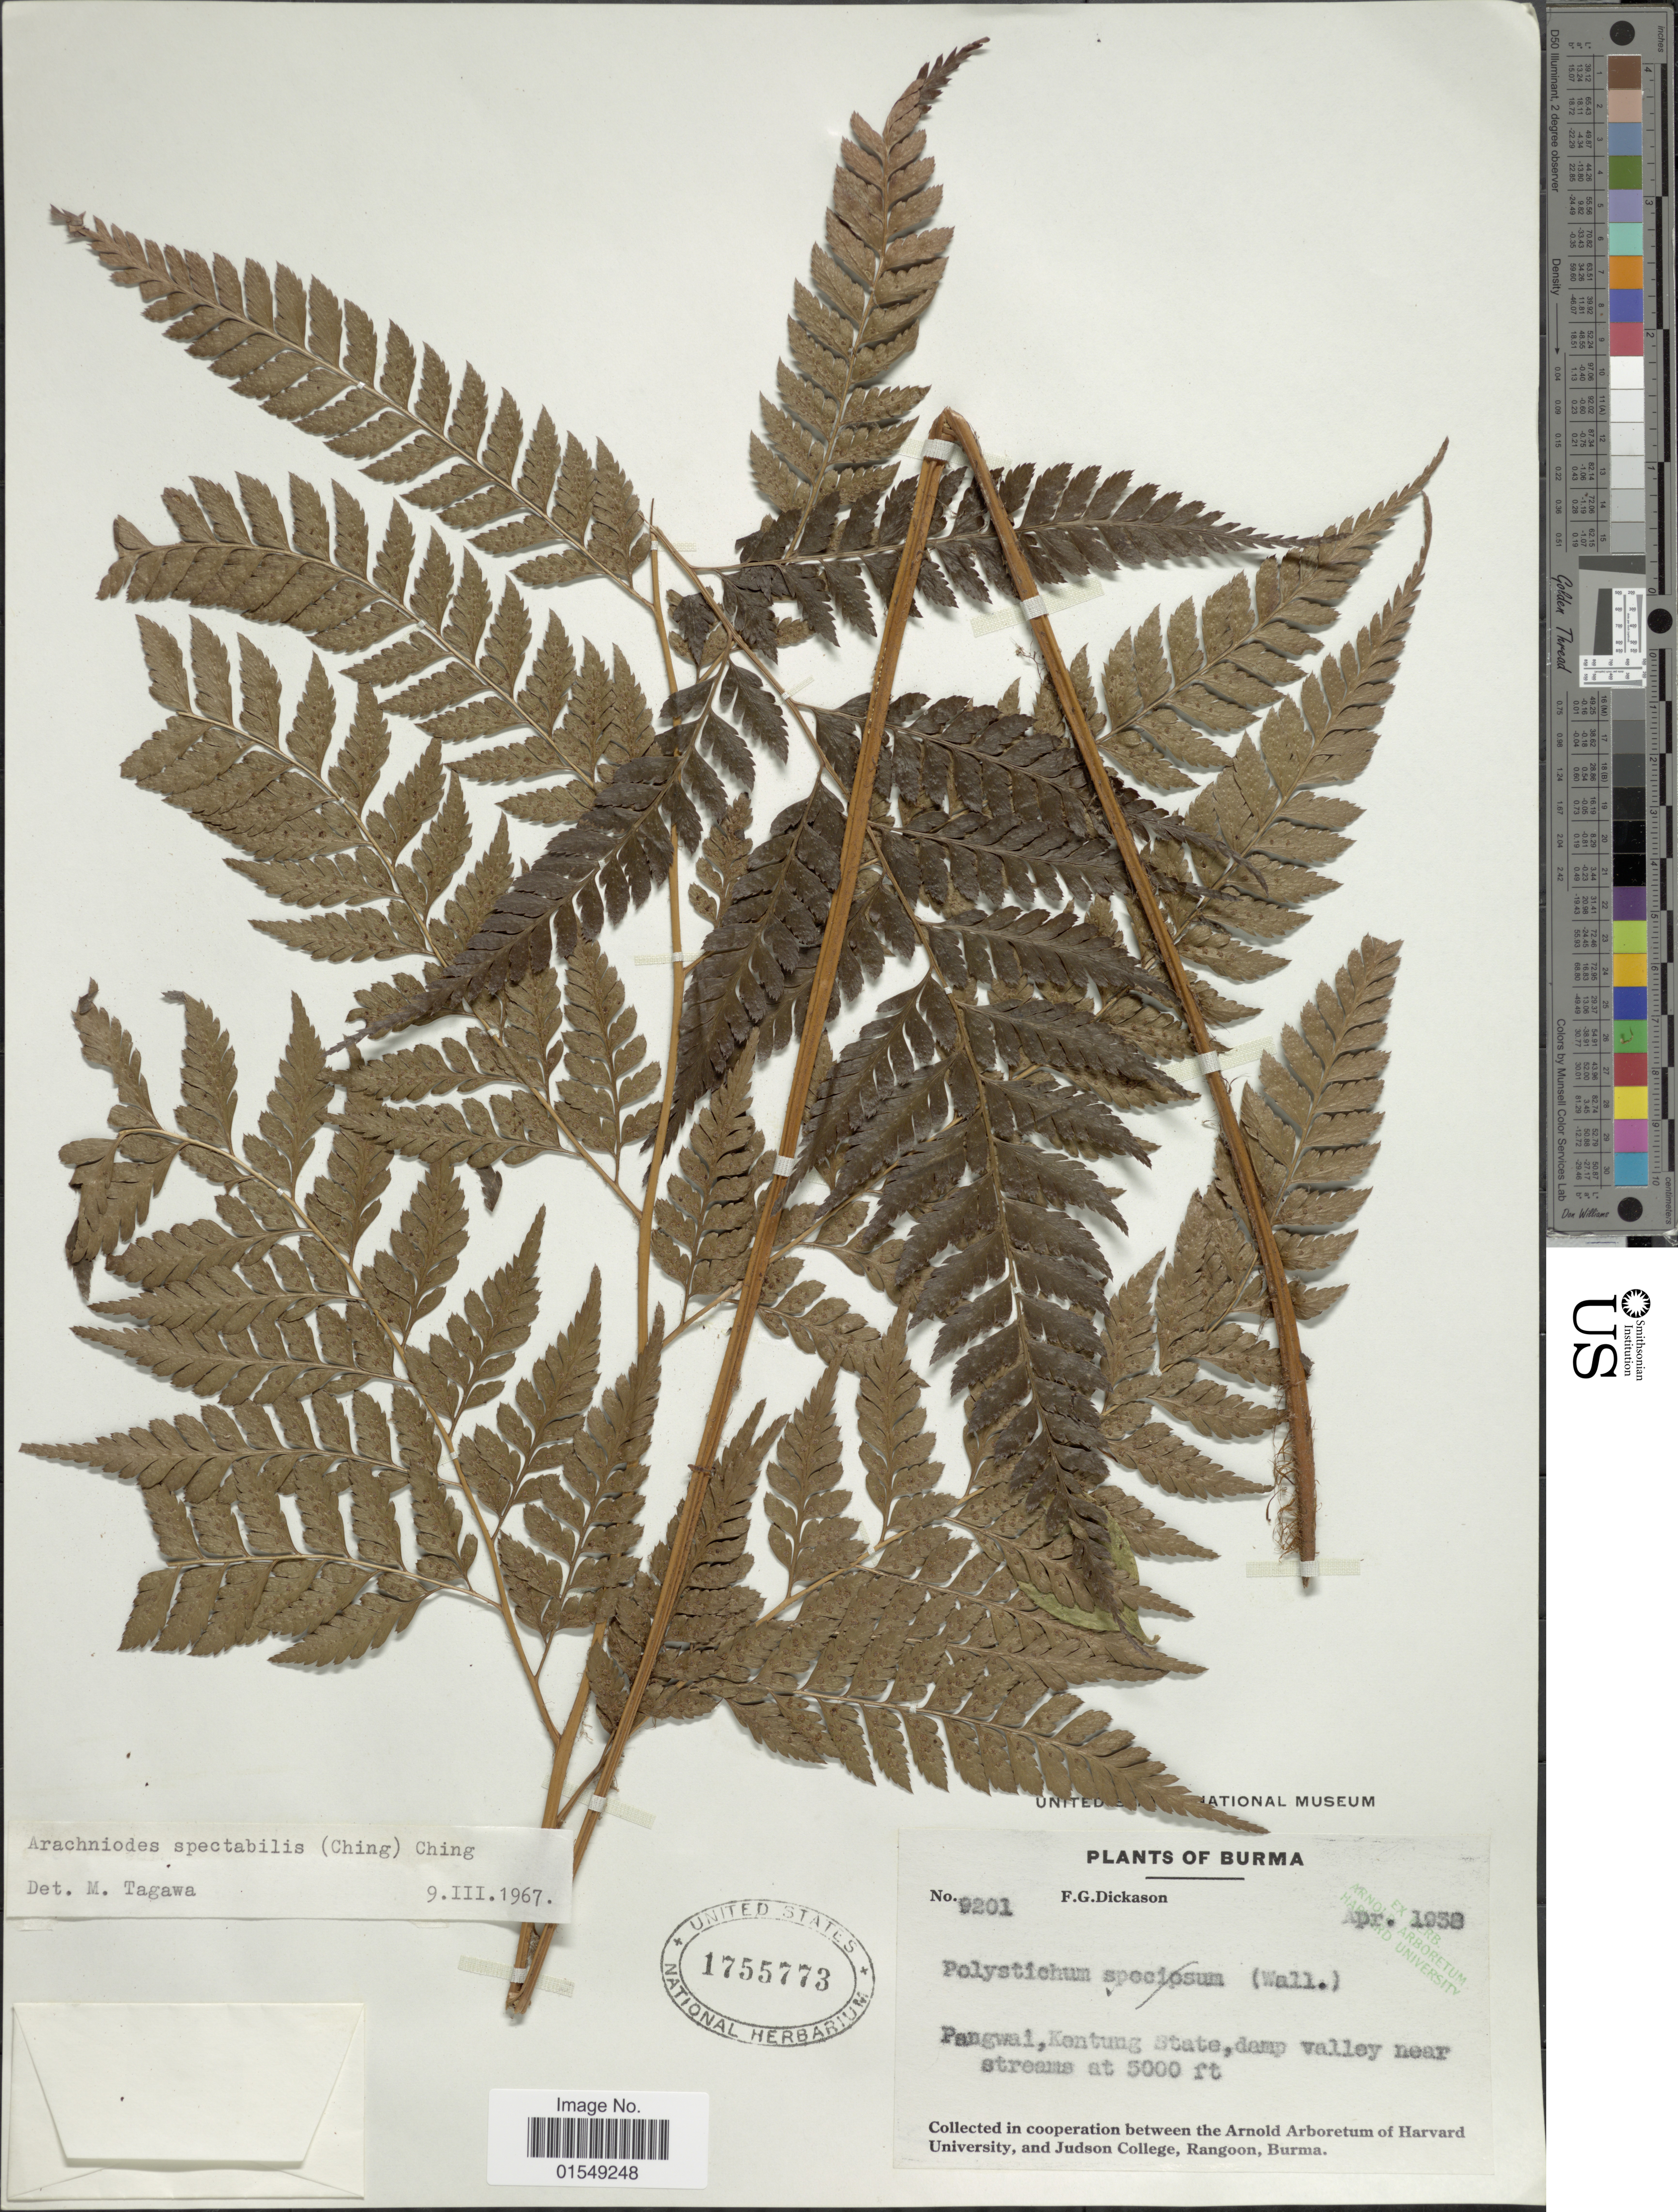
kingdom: Plantae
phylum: Tracheophyta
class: Polypodiopsida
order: Polypodiales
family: Dryopteridaceae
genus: Arachniodes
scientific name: Arachniodes spectabilis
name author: (Ching) Ching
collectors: F. Dickason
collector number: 9201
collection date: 1938-04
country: Myanmar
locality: Burma, Pangwai, Kentung State, damp valley near streams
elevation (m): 1524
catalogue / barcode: US 1755773